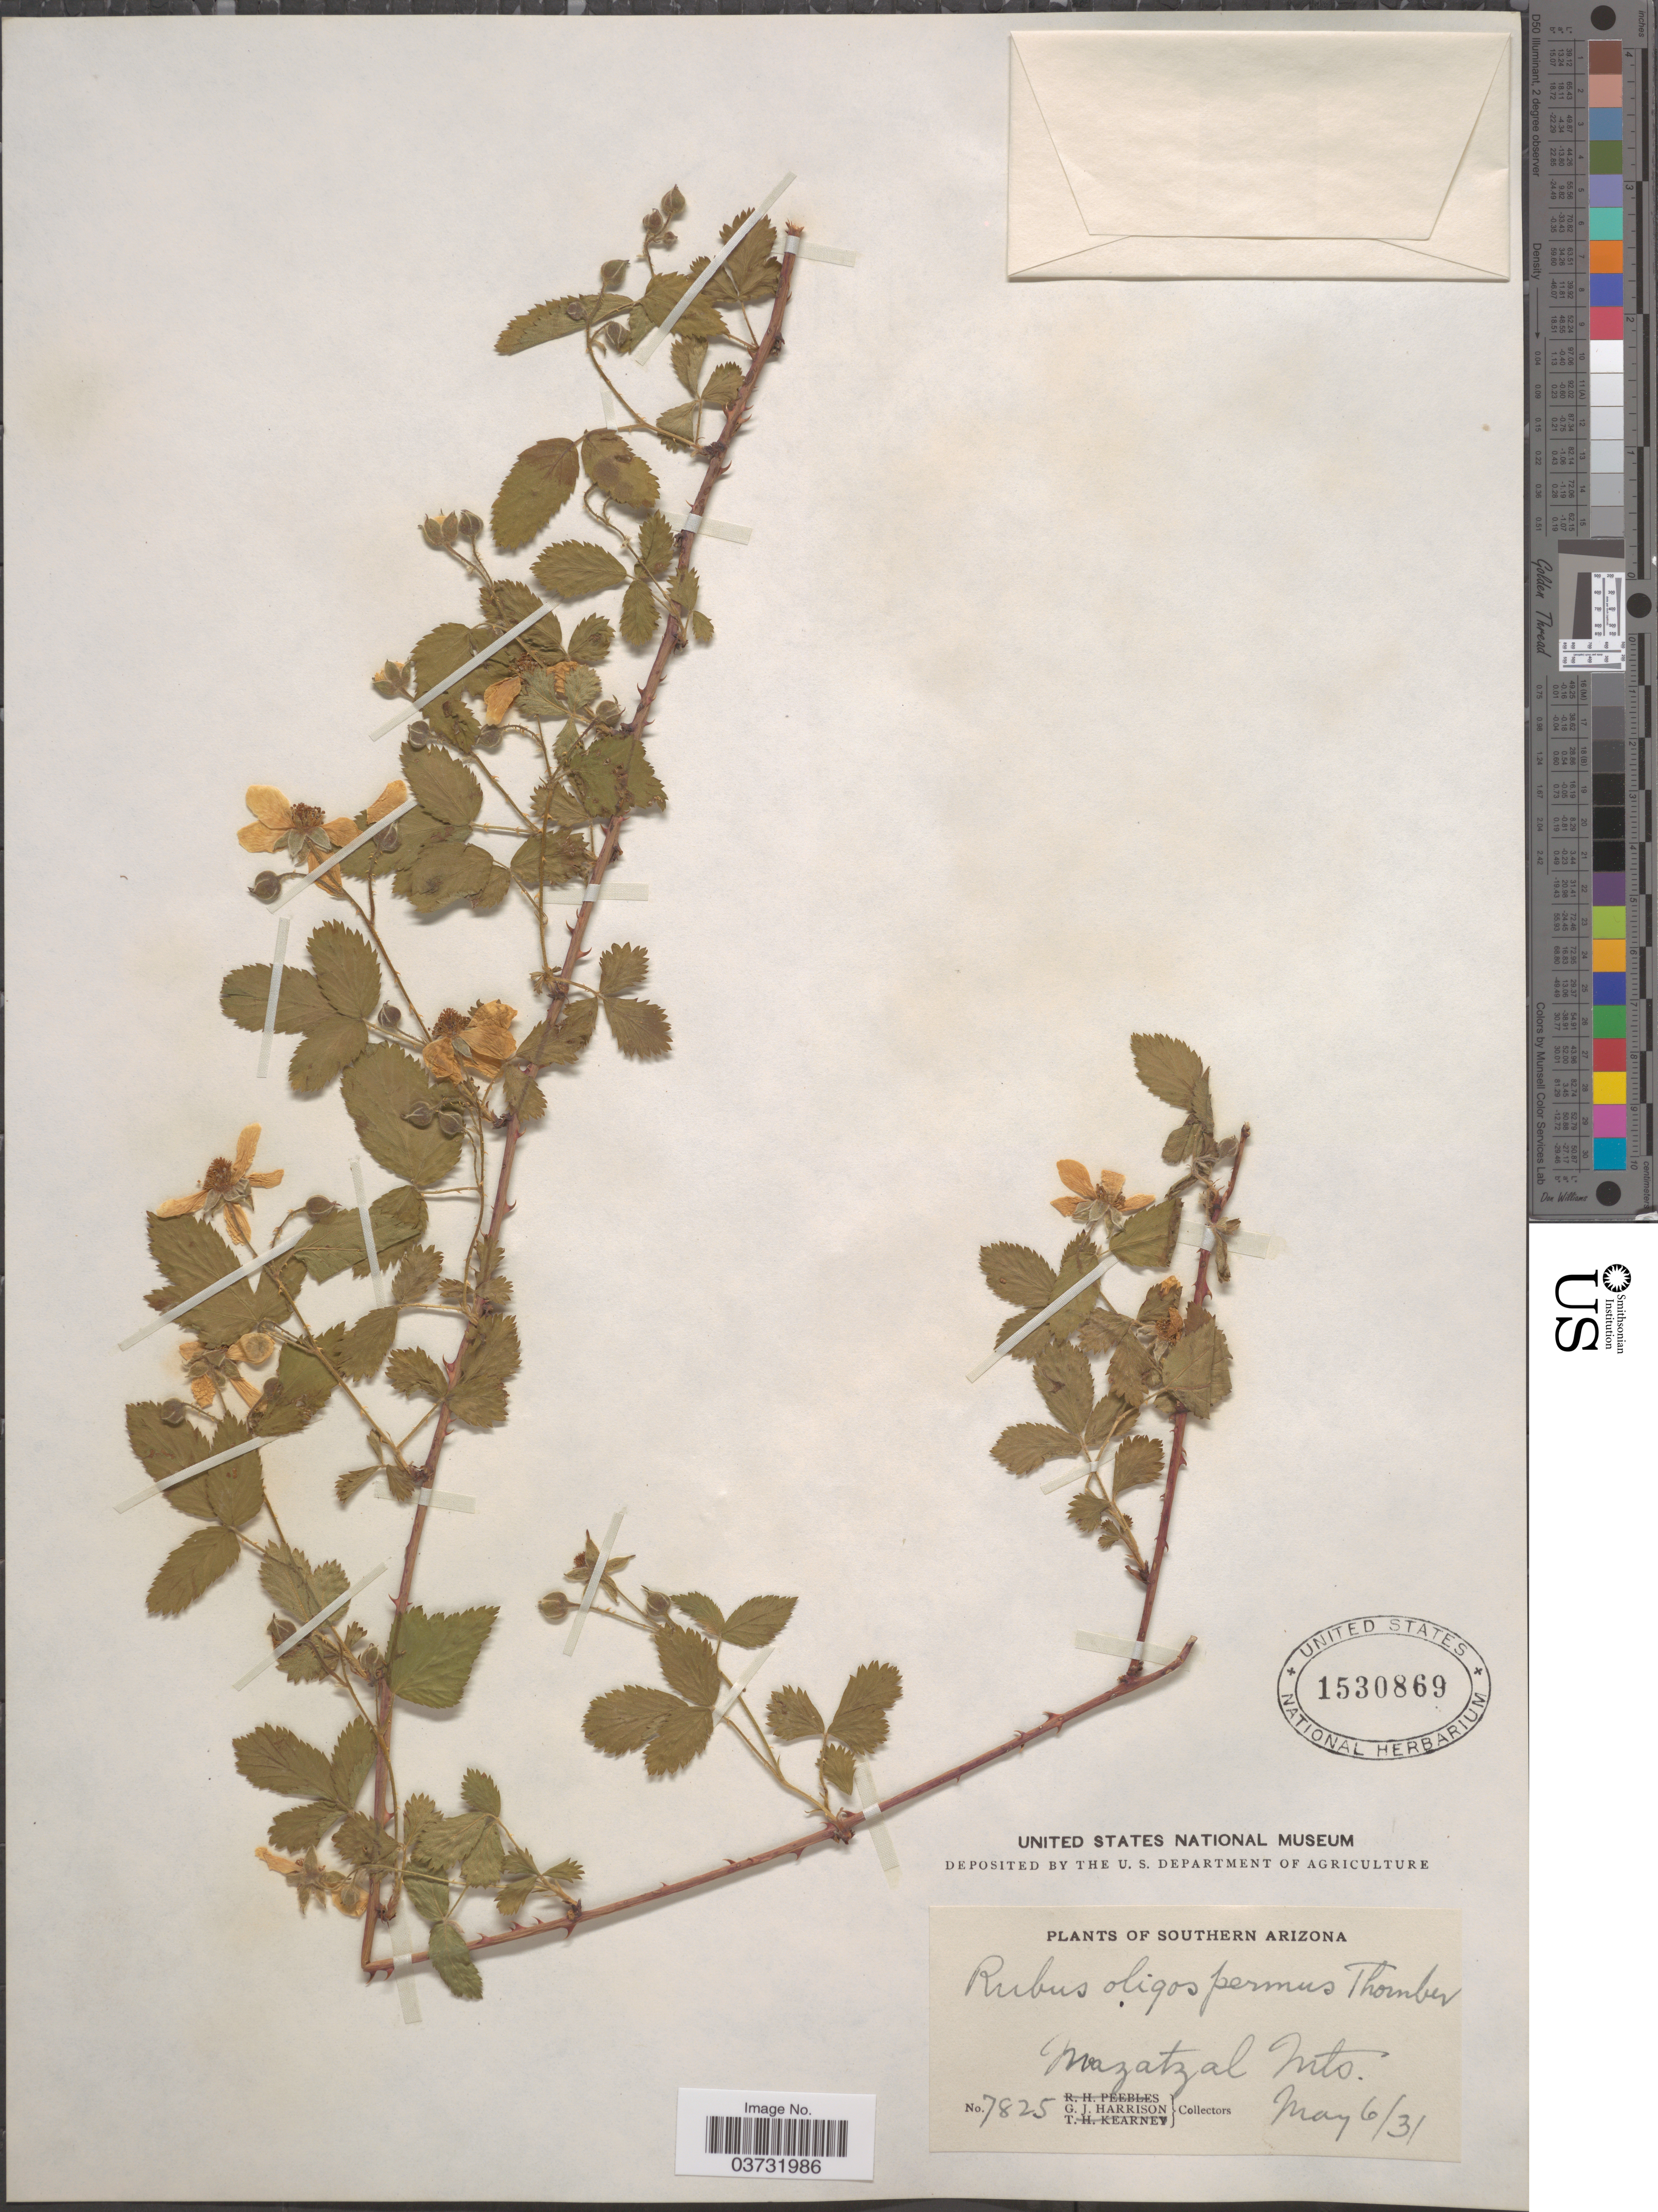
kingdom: Plantae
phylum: Tracheophyta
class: Magnoliopsida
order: Rosales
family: Rosaceae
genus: Rubus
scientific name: Rubus oligospermus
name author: Thornber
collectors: G. J. Harrison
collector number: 7825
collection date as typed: Transcribed d/m/y: 6/5/31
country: United States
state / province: Arizona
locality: Southern Arizona. Mazatzal Mts.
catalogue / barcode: US 1530869